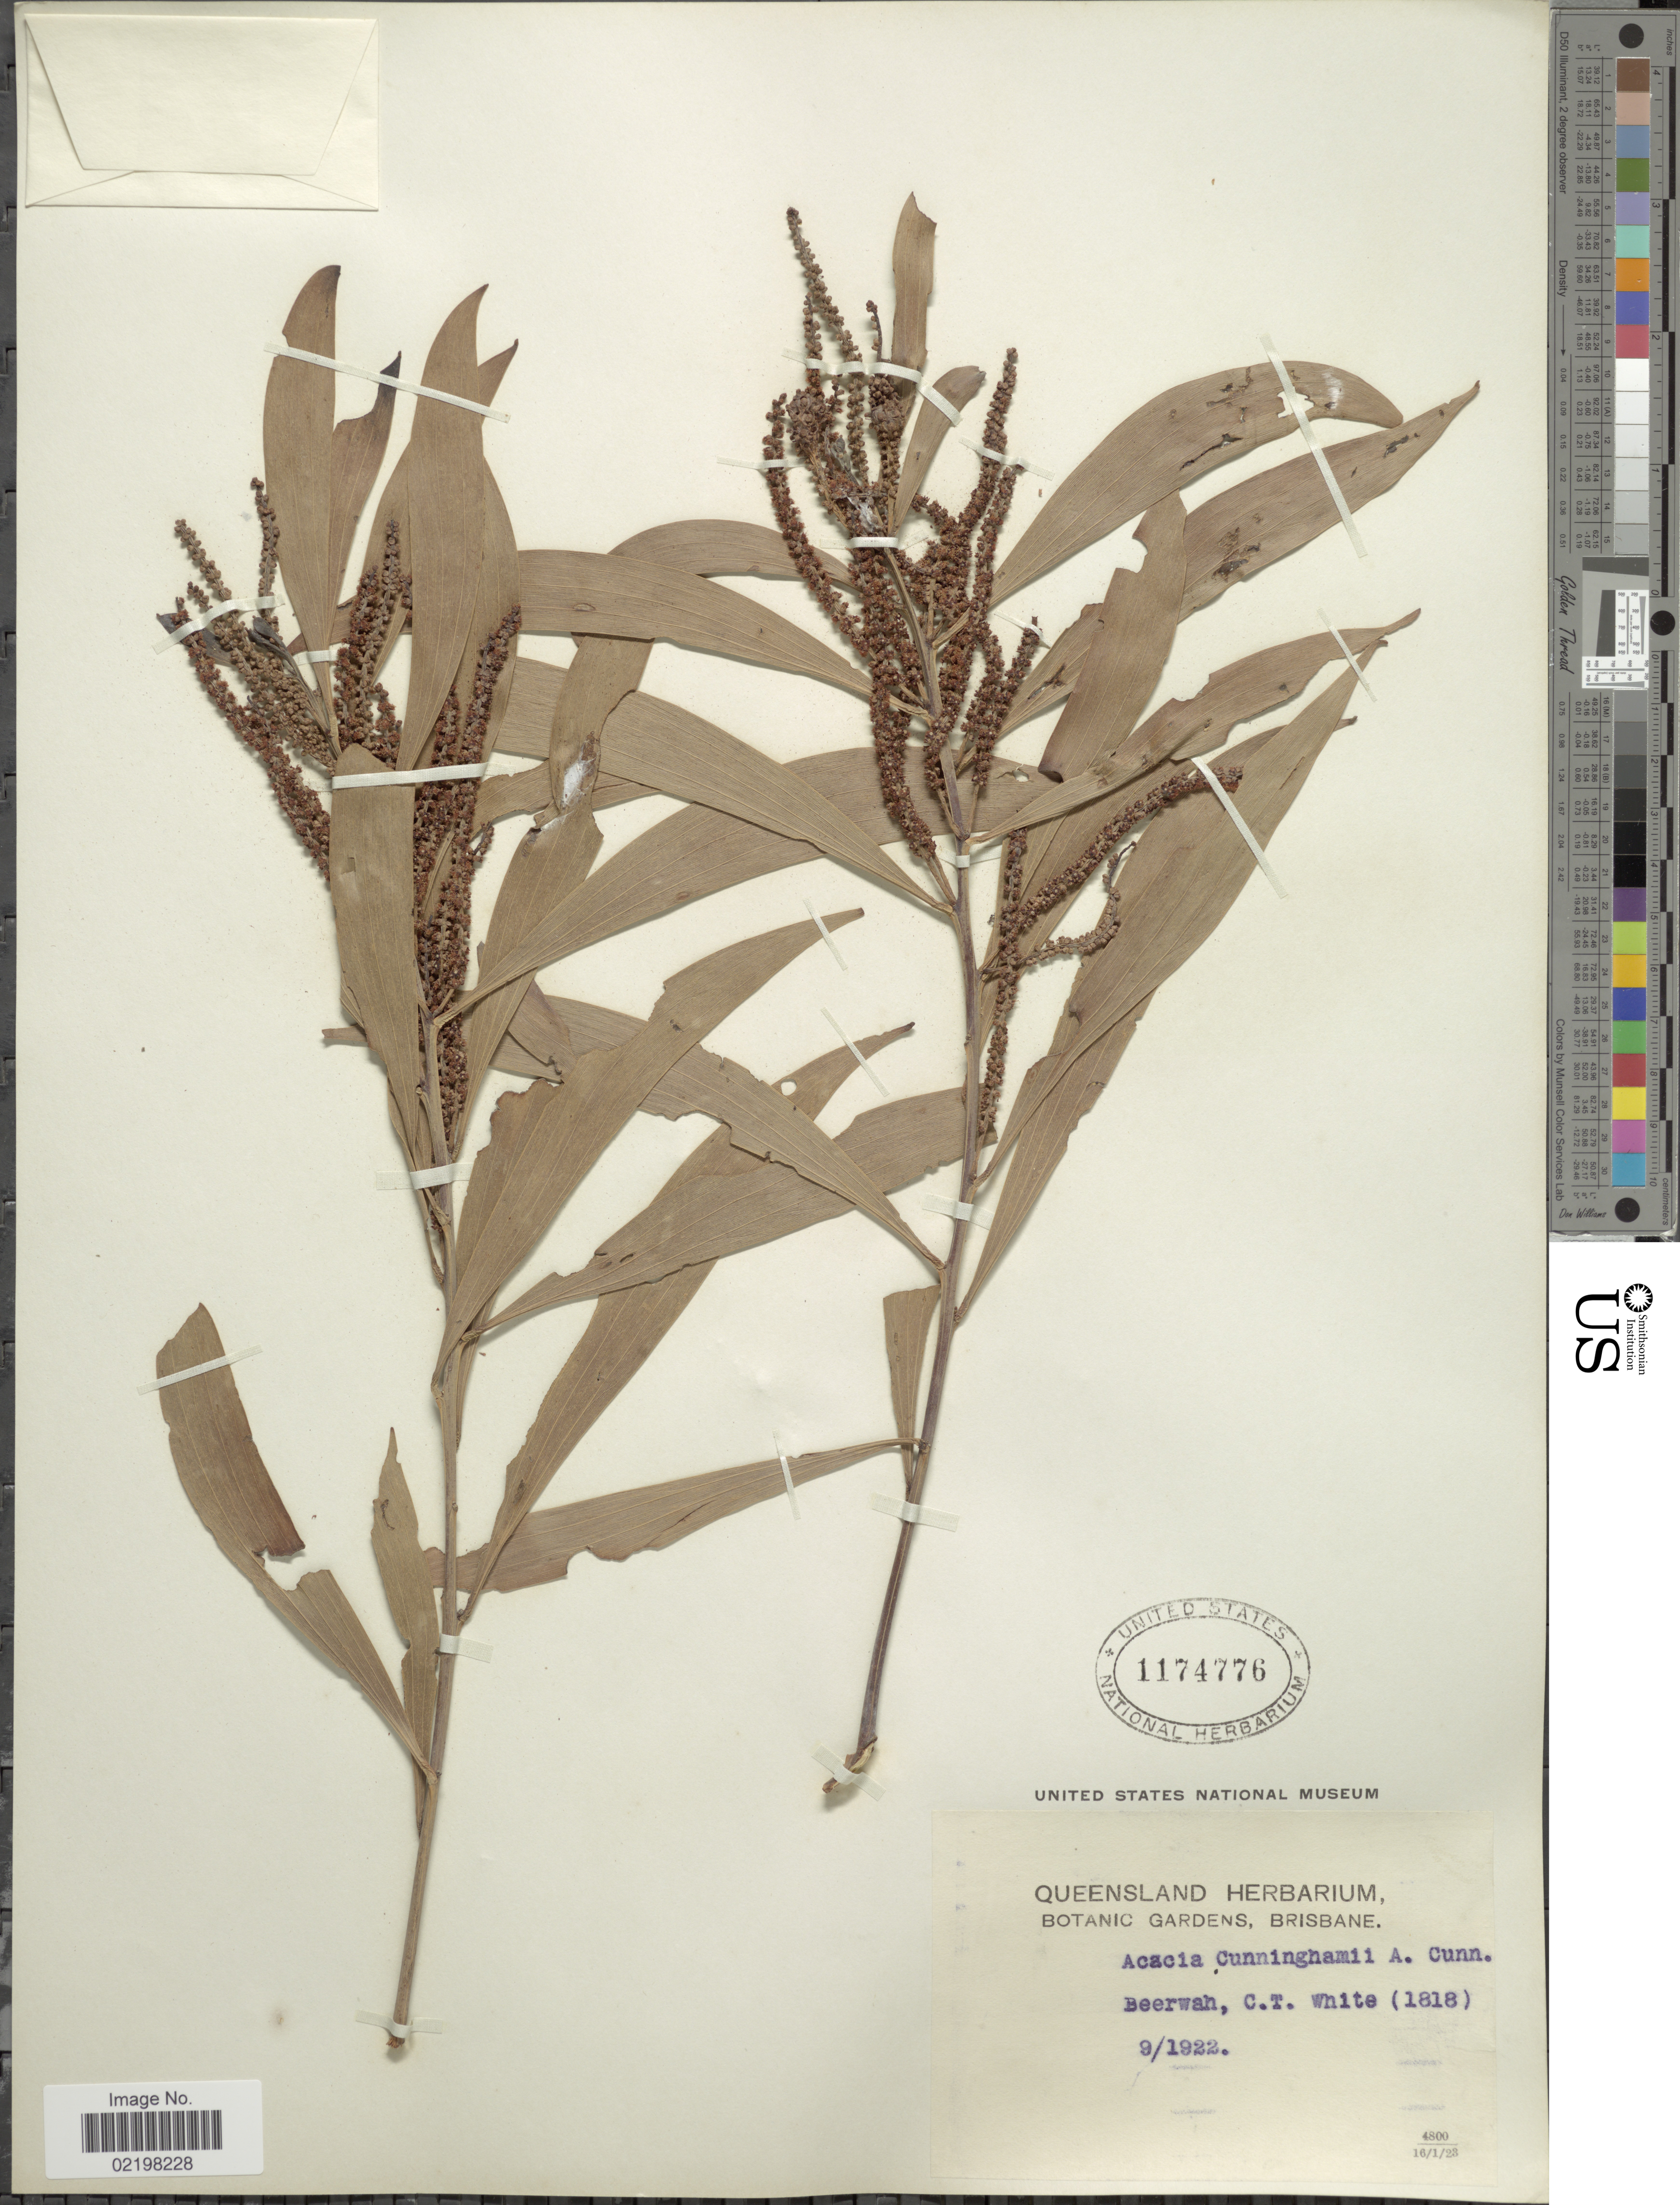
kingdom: Plantae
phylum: Tracheophyta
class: Magnoliopsida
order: Fabales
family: Fabaceae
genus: Acacia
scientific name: Acacia cunninghamii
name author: Hook.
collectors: C. T. White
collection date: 1922-09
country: Australia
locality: Beerwah.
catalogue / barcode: US 1174776